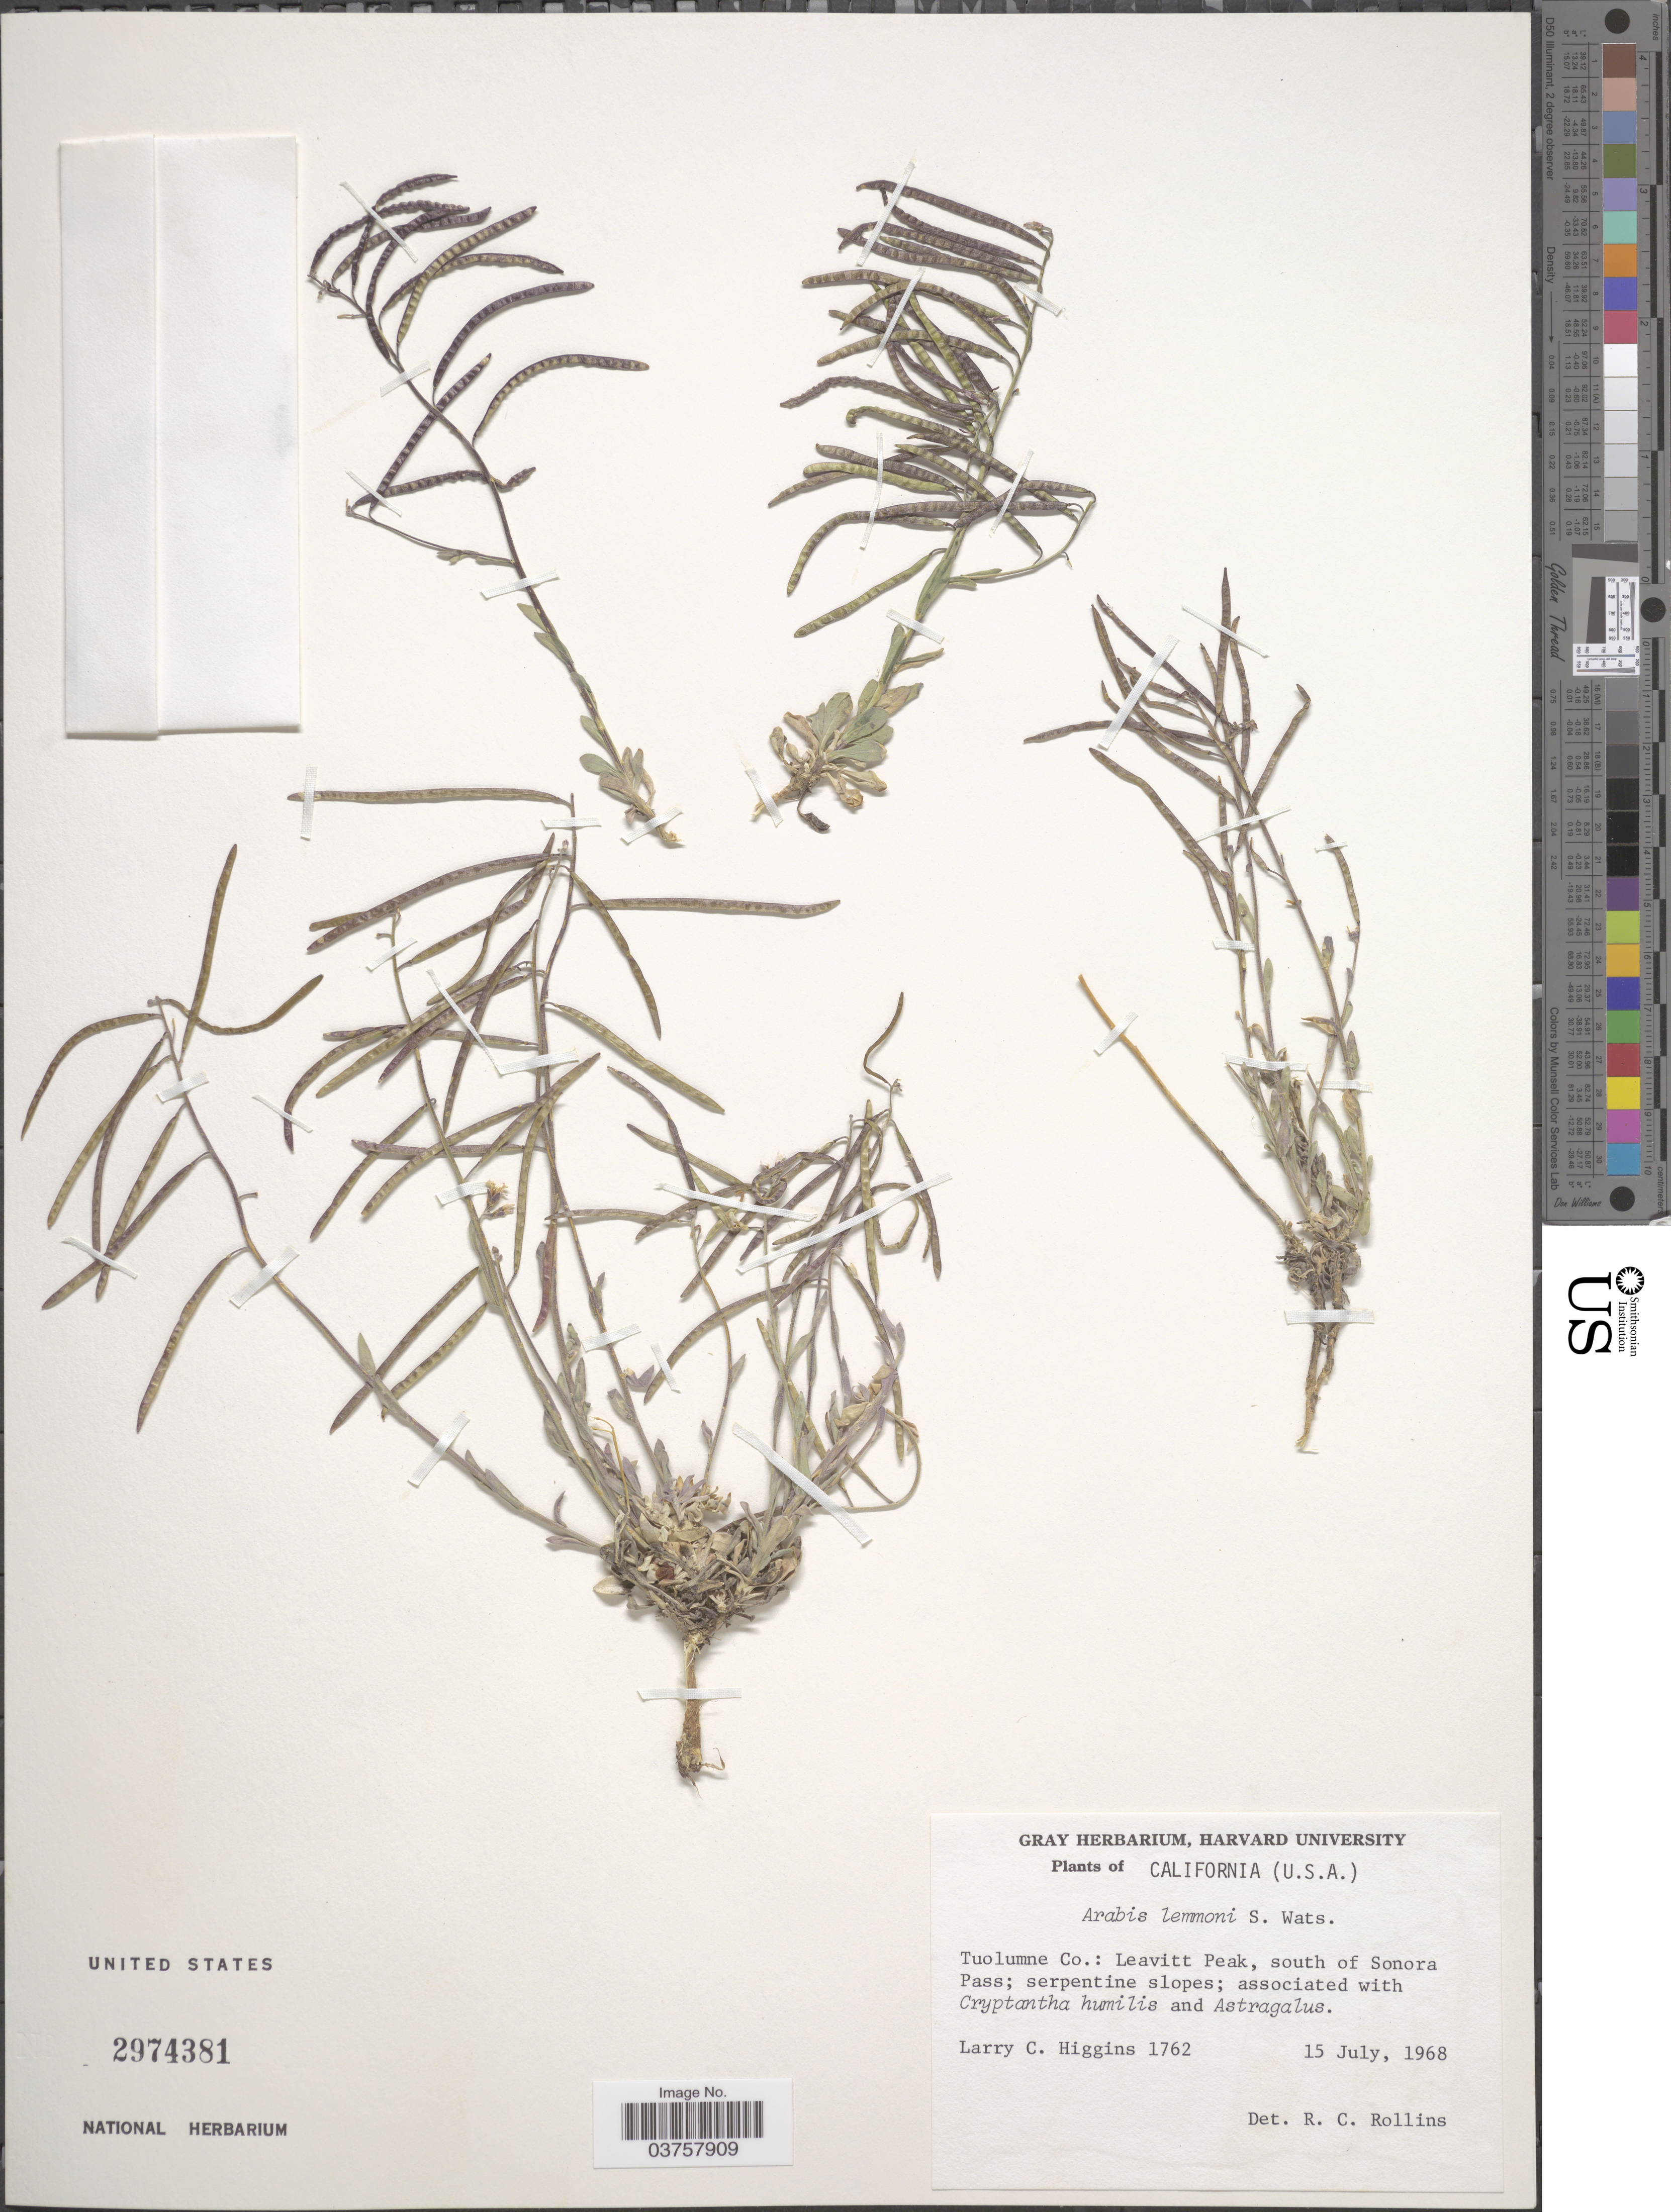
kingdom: Plantae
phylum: Tracheophyta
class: Magnoliopsida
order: Brassicales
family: Brassicaceae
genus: Arabis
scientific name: Arabis lemmonii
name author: S. Watson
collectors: L. Higgins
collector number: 1762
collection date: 1968-07-15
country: United States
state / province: California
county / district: Tuolumne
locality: Tuolumne Co.: Leavitt Peak, south of Sonora Pass.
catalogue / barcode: US 2974381